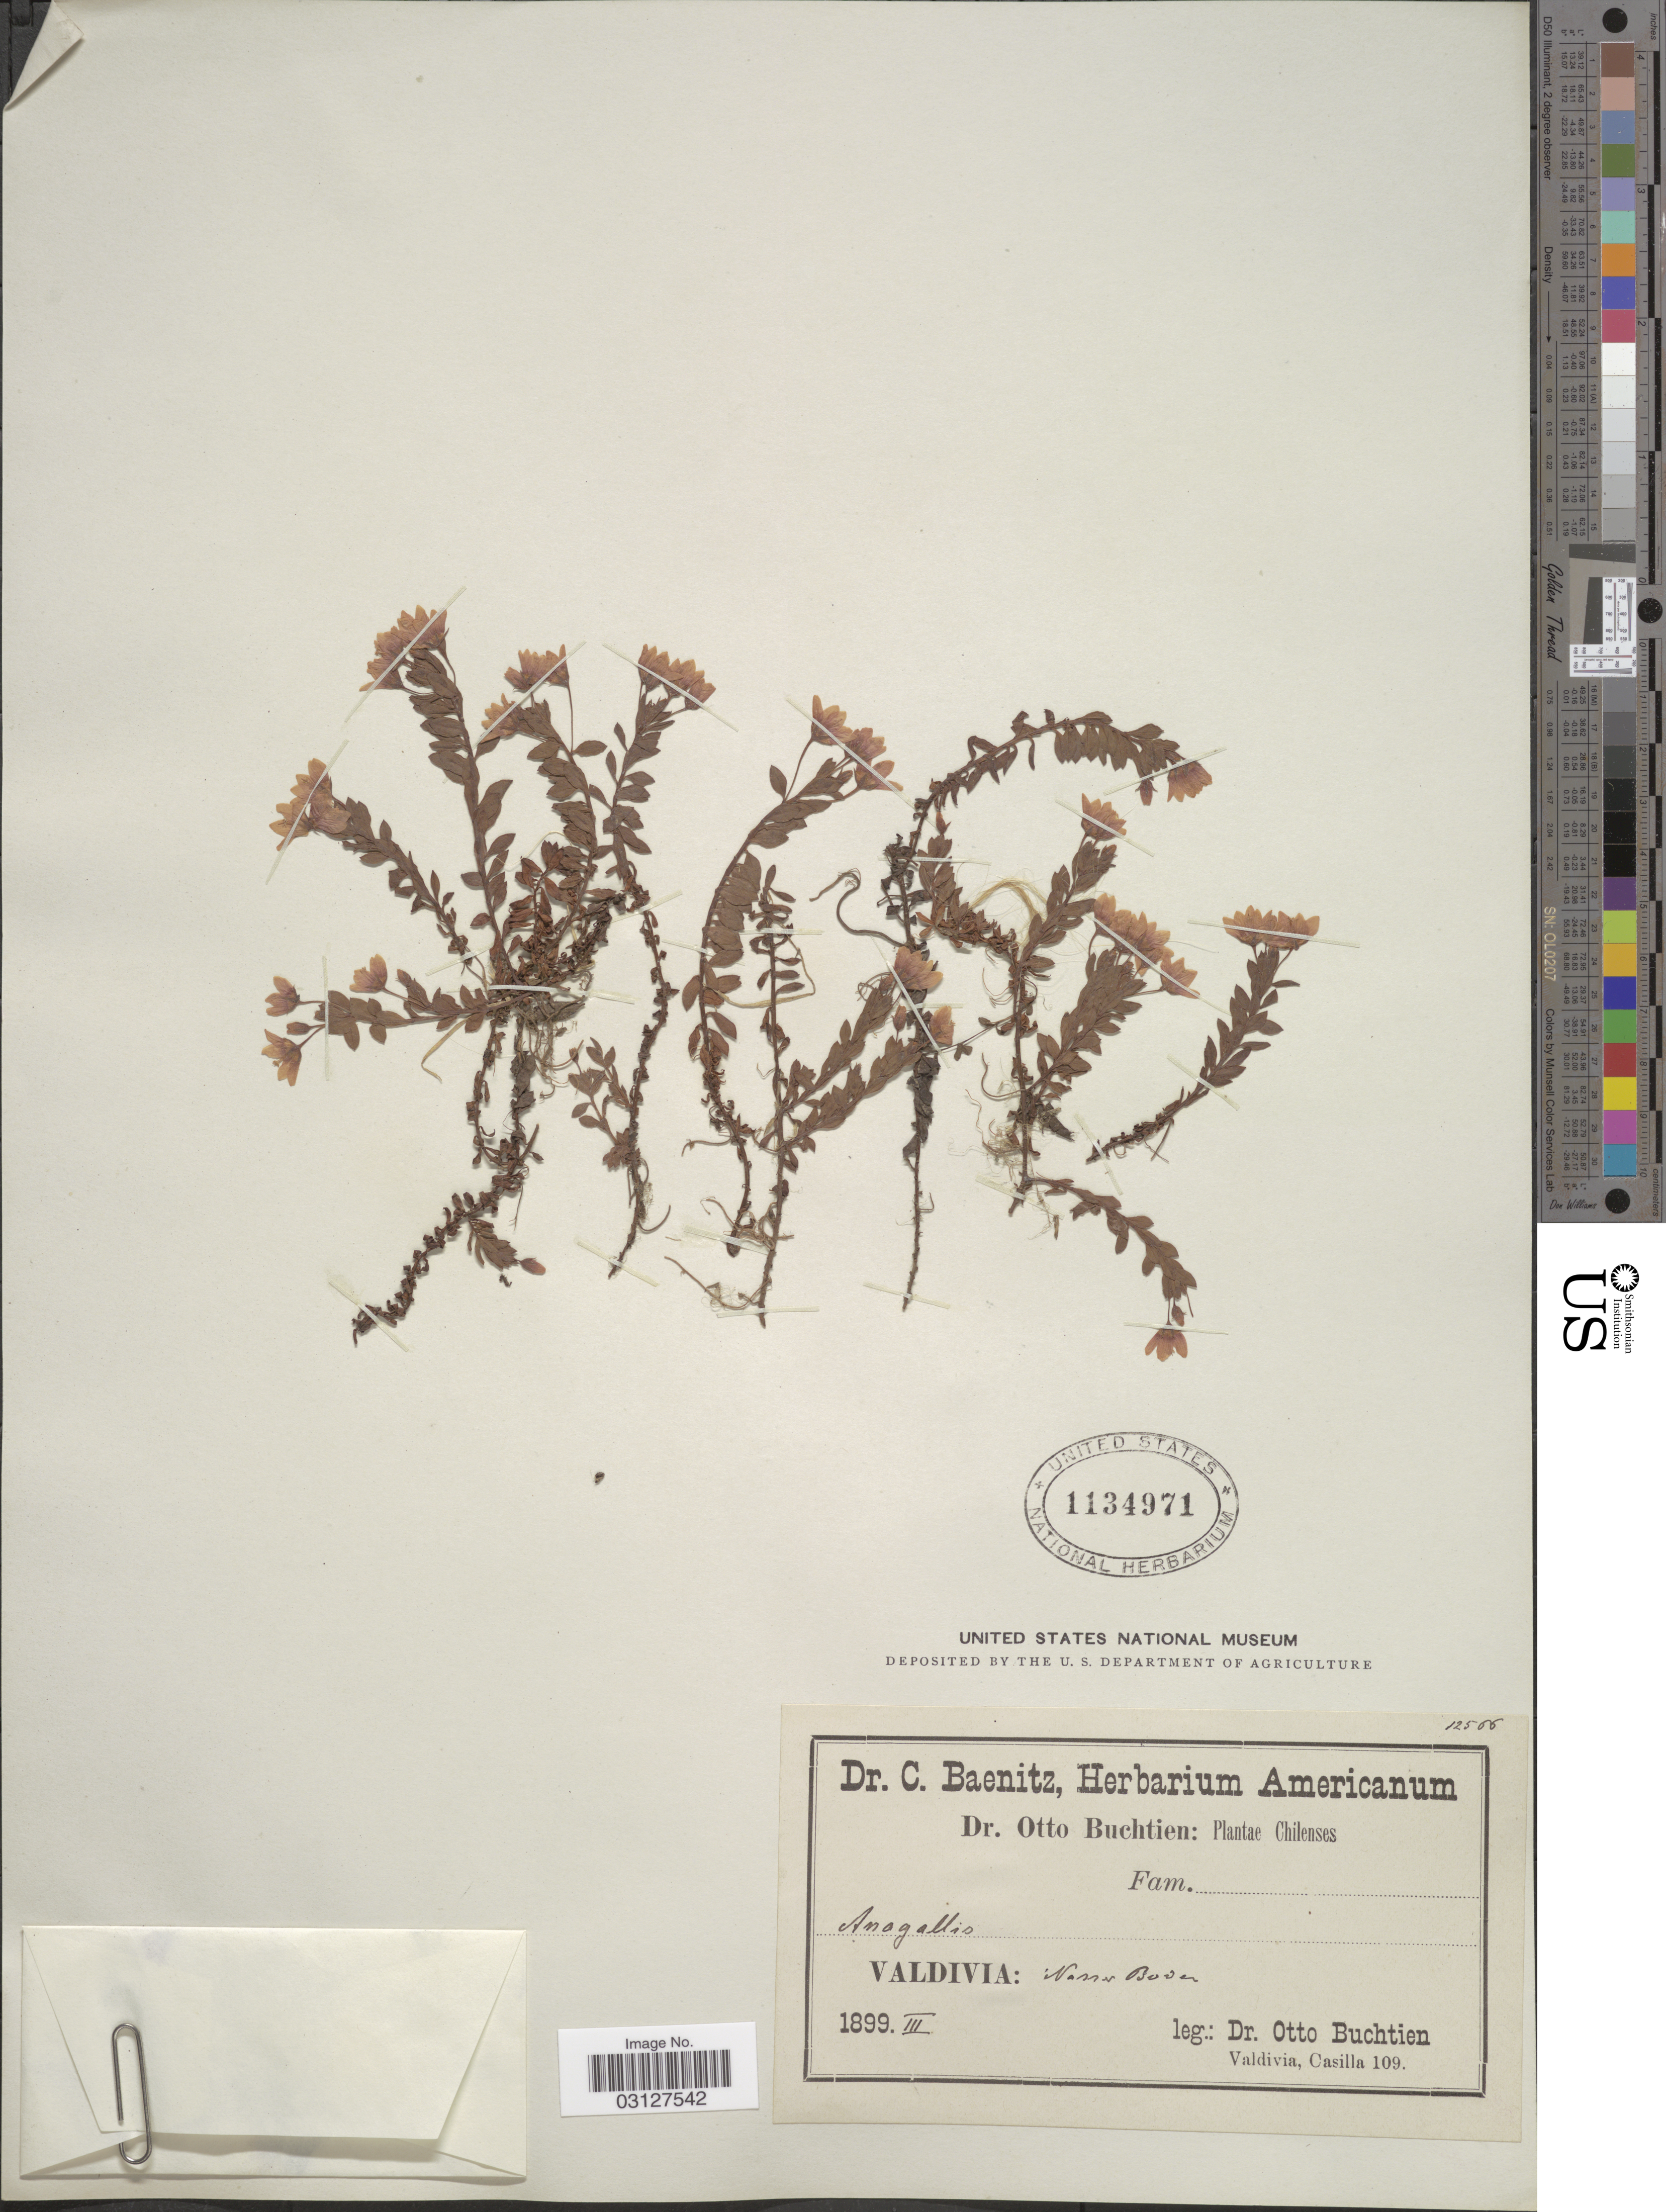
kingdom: Plantae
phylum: Tracheophyta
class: Magnoliopsida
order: Ericales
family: Primulaceae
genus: Anagallis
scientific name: Anagallis alternifolia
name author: Cav.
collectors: O. Buchtien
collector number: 12566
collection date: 1899-03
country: Chile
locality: Valdivia.: Nasser Boden.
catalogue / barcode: US 1134971